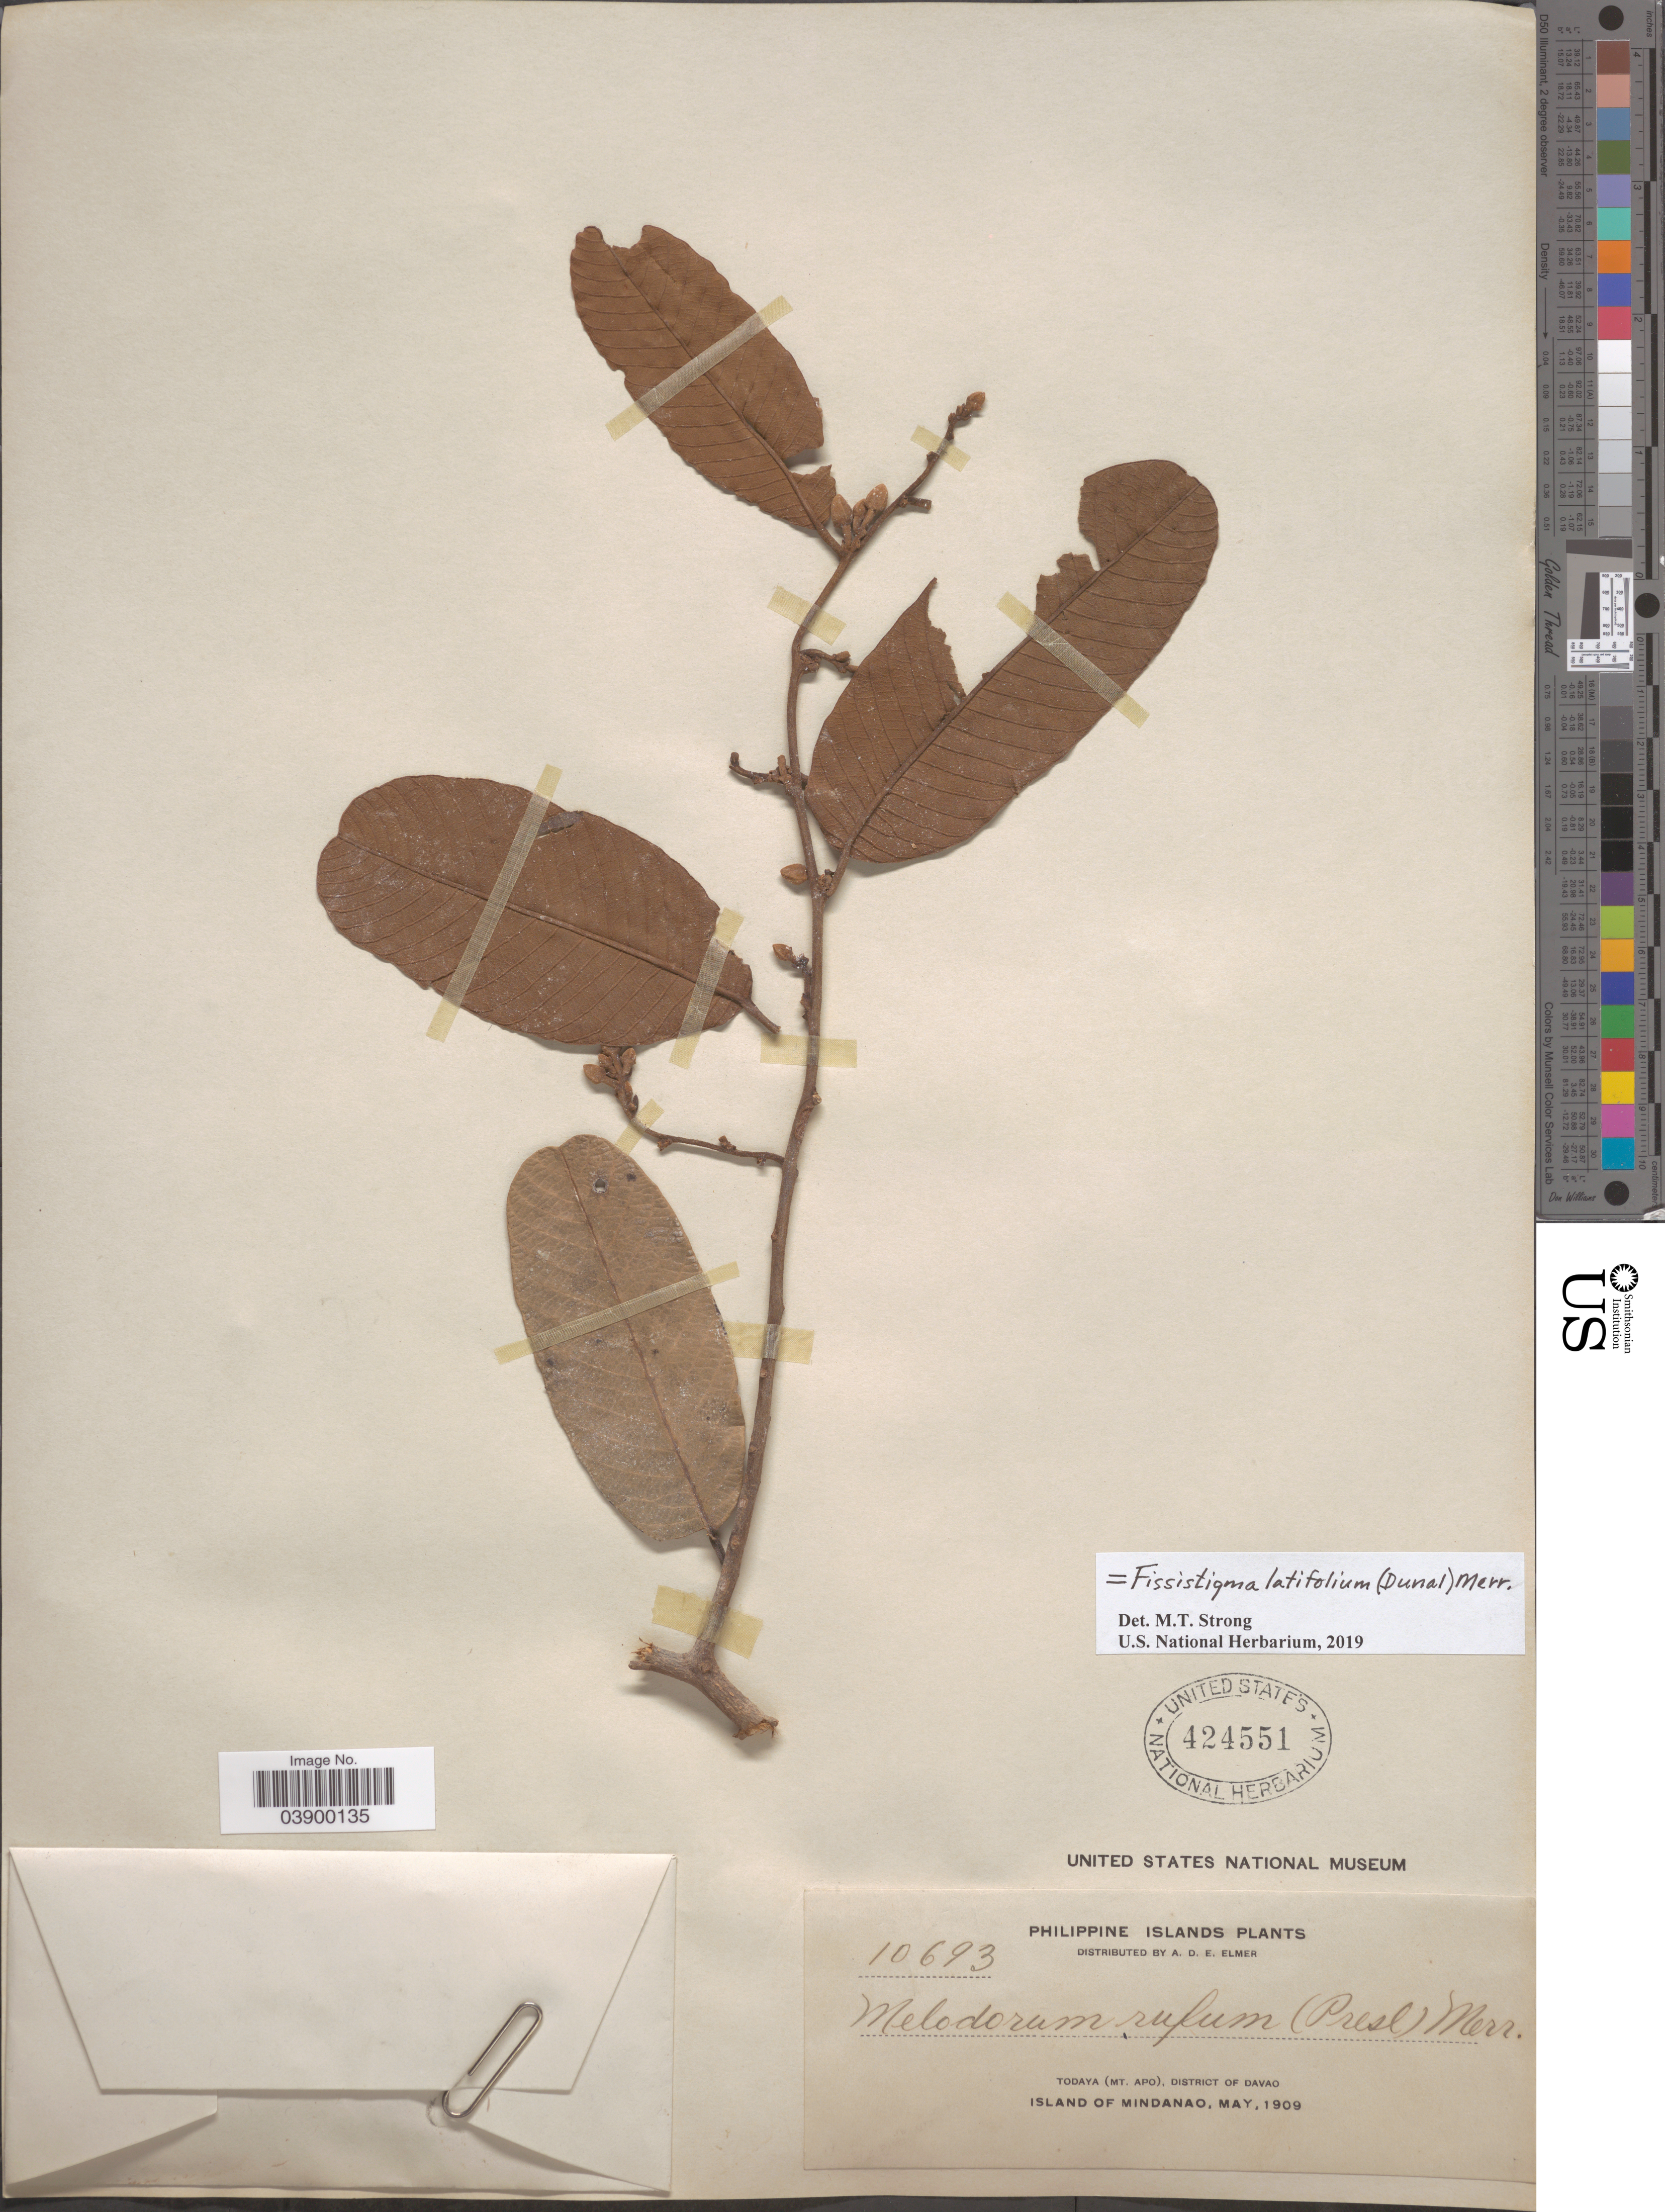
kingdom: Plantae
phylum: Tracheophyta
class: Magnoliopsida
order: Magnoliales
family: Annonaceae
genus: Fissistigma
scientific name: Fissistigma latifolium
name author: (Dunal) Merr.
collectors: A. D. E. Elmer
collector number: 10693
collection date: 1909-05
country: Philippines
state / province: Davao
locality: Philippine Islands. Todaya (Mt. Apo), district of Davao. Island of Mindanao.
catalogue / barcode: US 424551